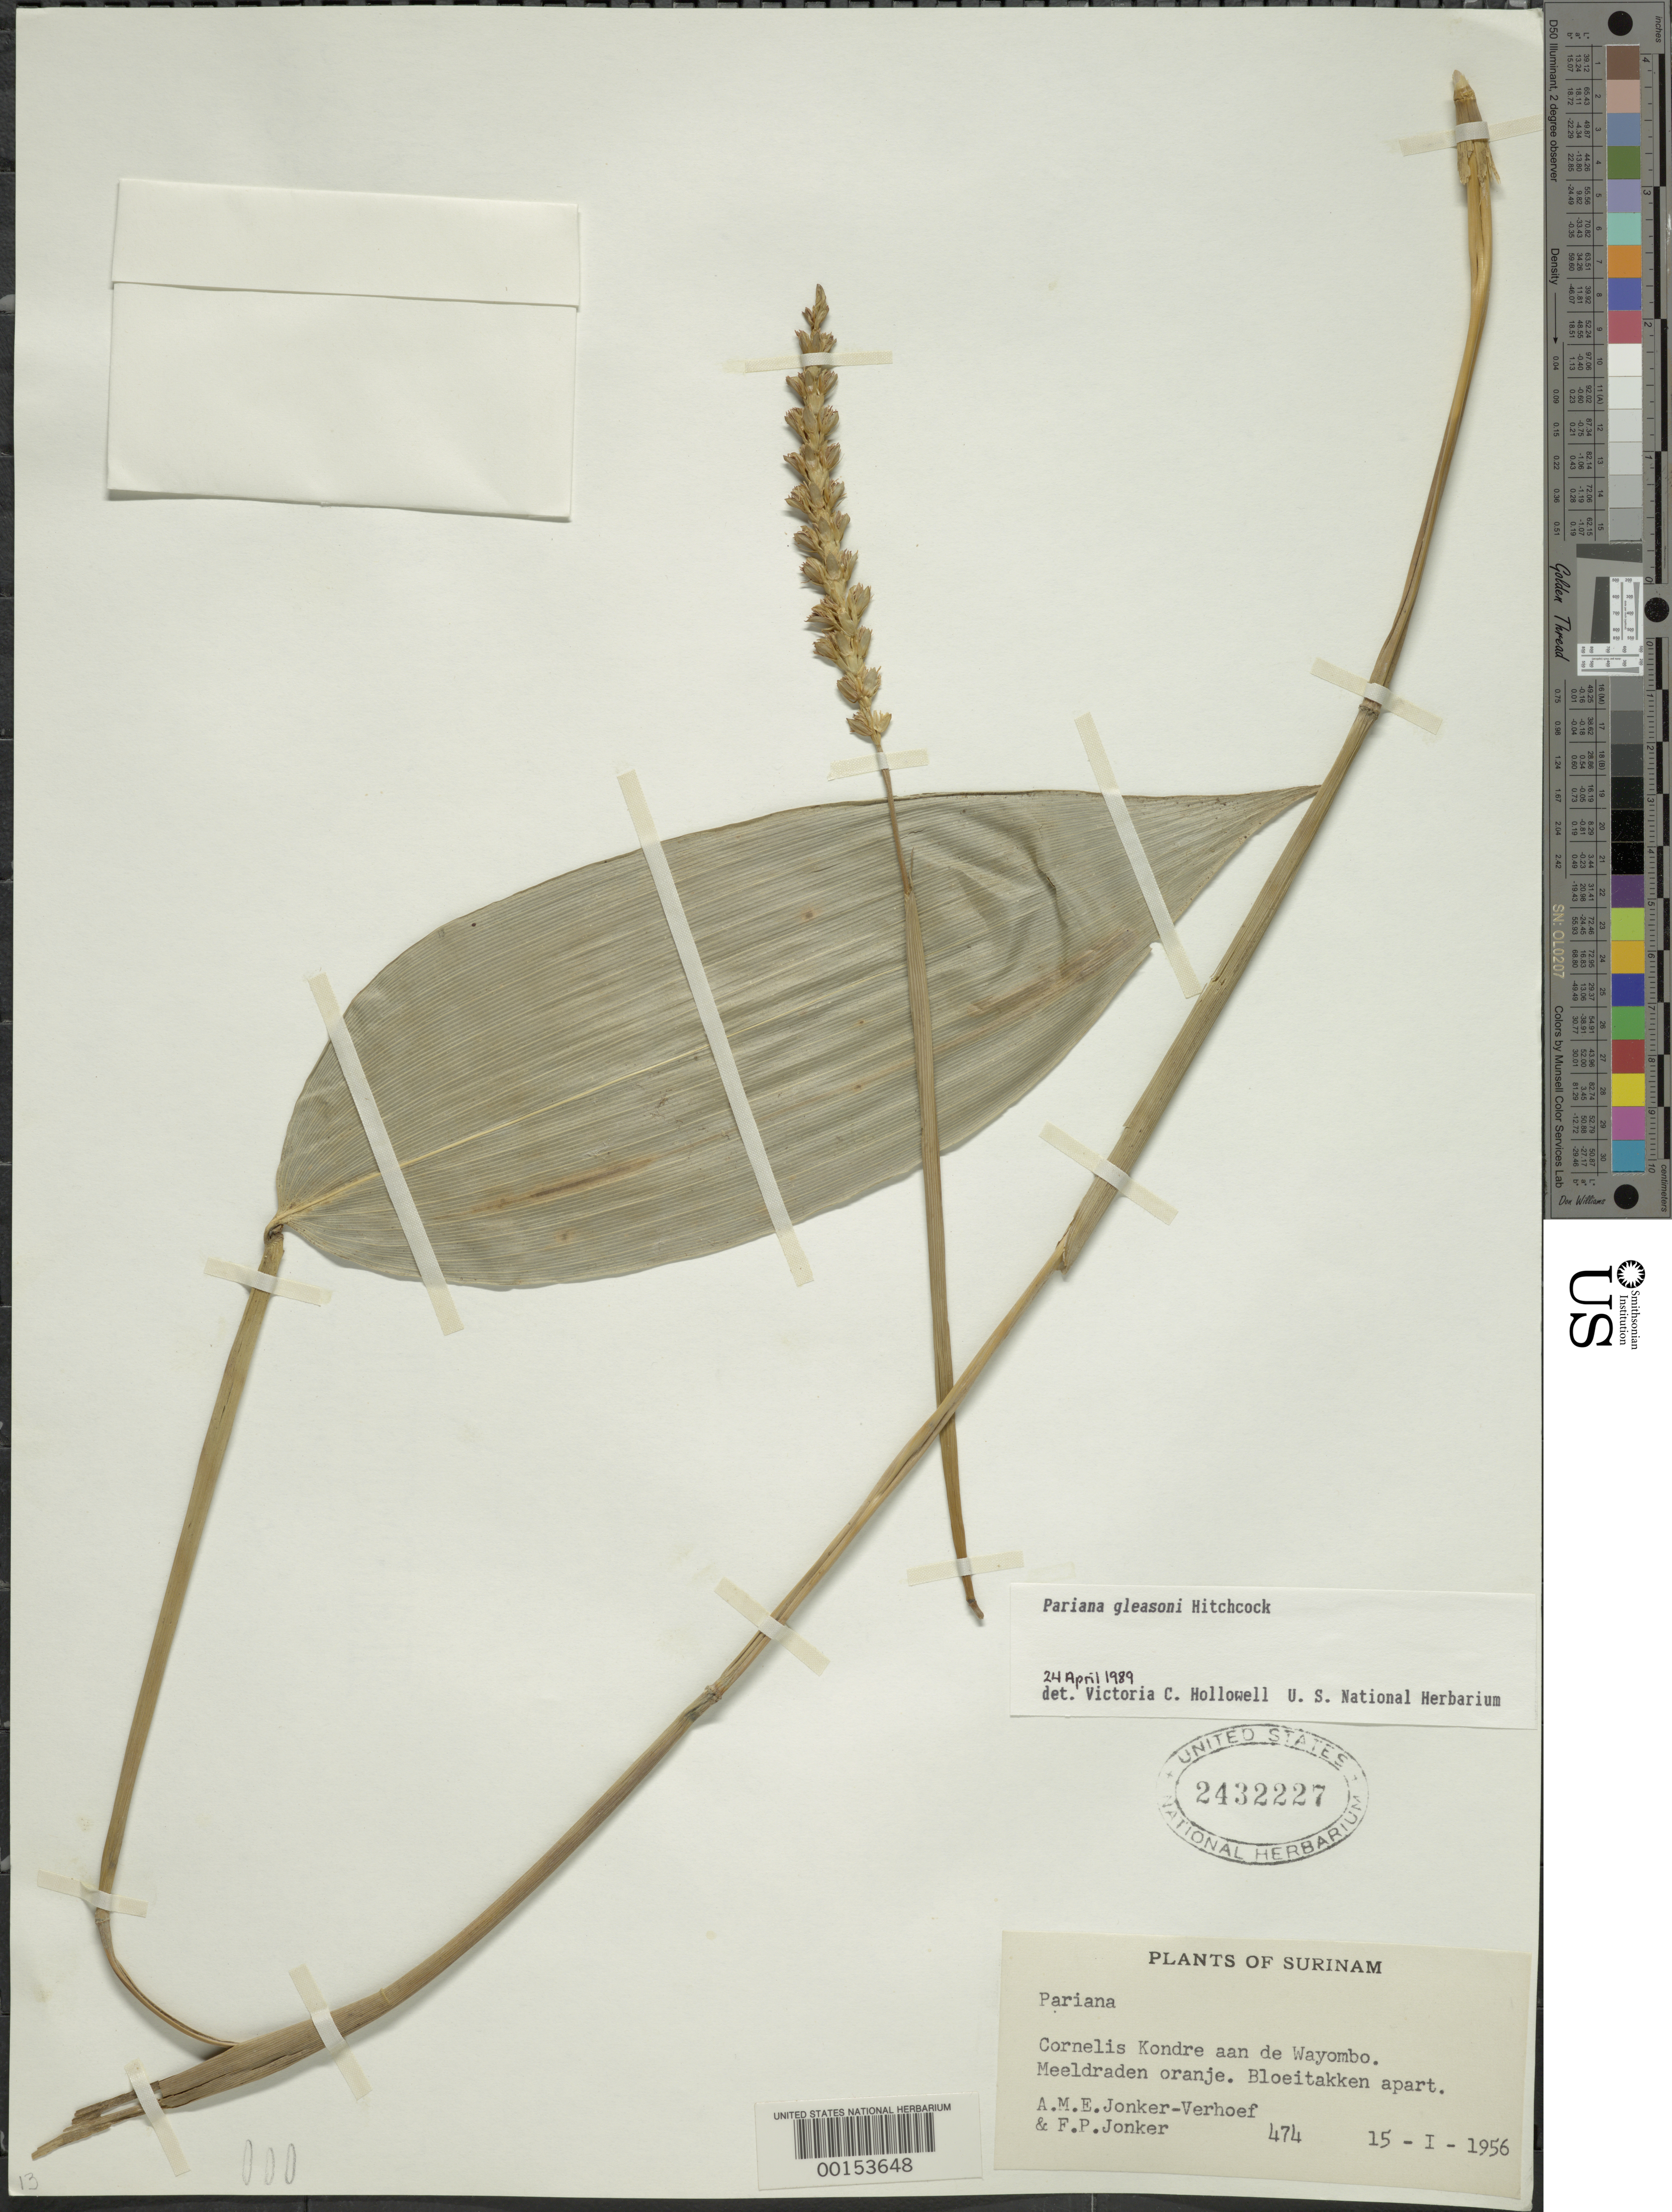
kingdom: Plantae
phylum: Tracheophyta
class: Liliopsida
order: Poales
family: Poaceae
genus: Pariana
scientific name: Pariana gleasonii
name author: Hitchc.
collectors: A. M. Jonker & F. P. Jonker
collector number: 474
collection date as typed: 15 Jan 1956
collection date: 1956-01-15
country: Suriname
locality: Cornelis kondre aan de wayombo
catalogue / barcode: US 2432227